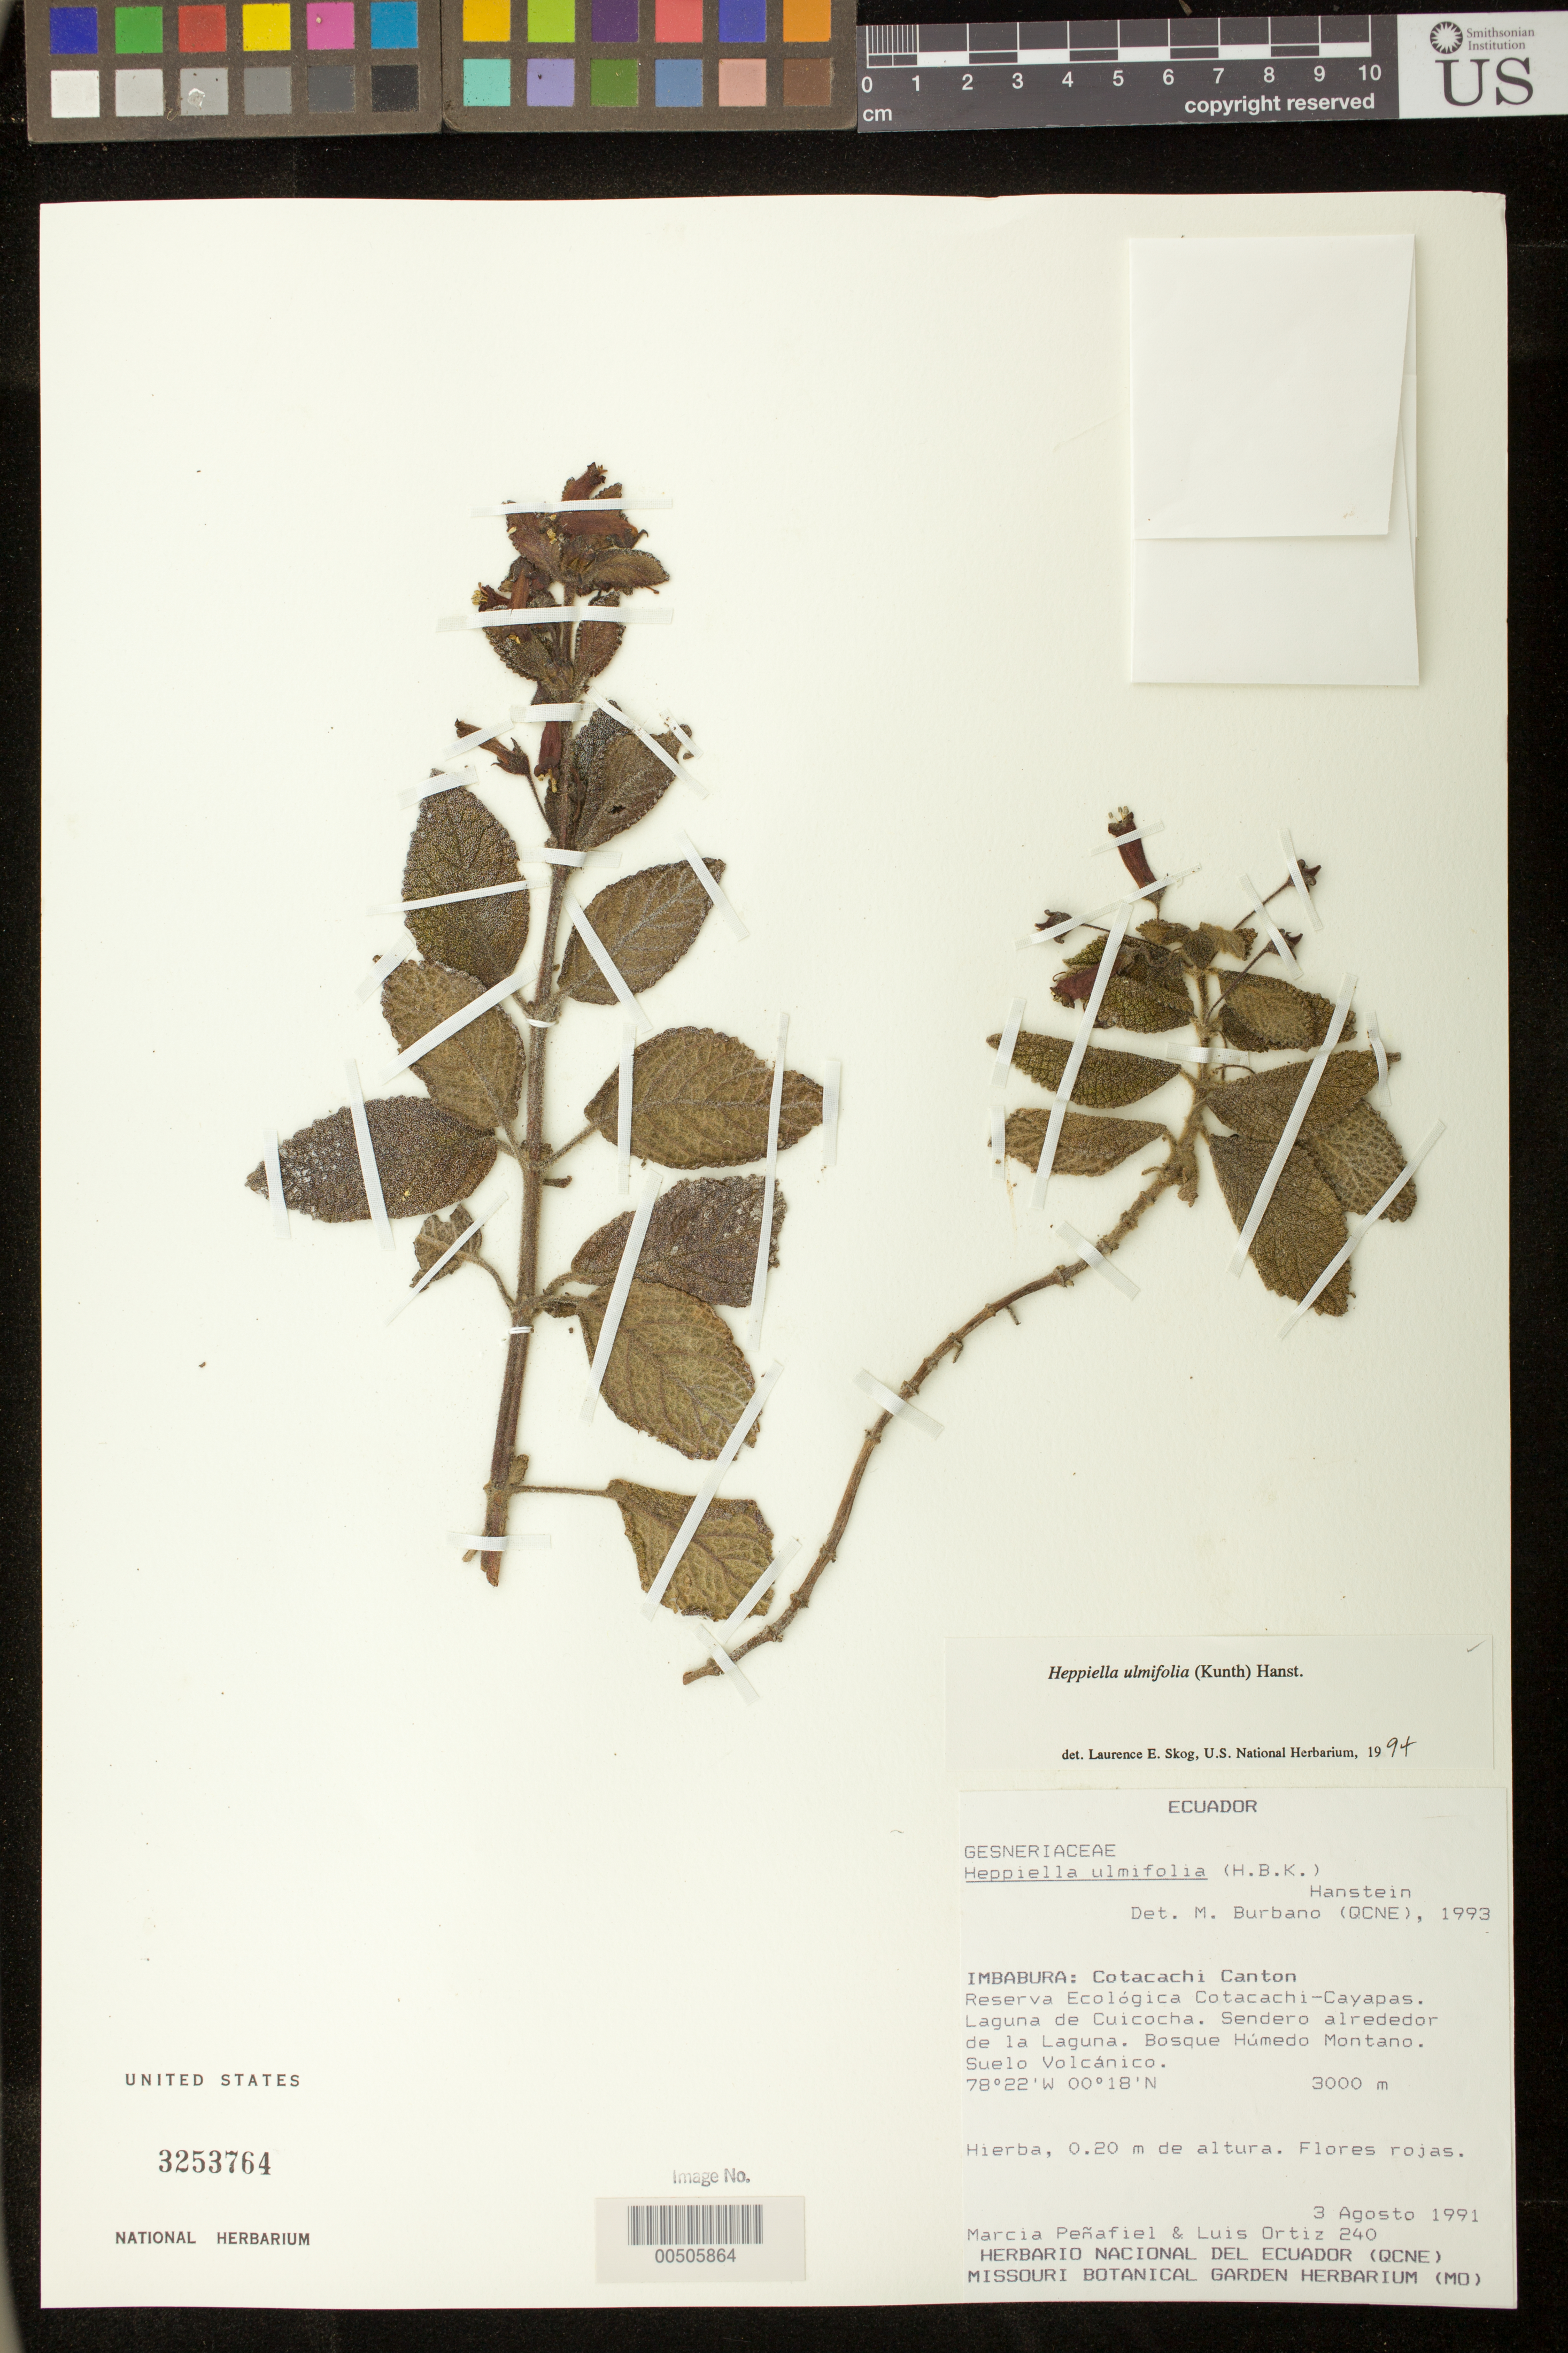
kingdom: Plantae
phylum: Tracheophyta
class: Magnoliopsida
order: Lamiales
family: Gesneriaceae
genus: Heppiella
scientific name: Heppiella ulmifolia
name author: (Kunth) Hanst.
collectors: M. Penafiel & L. Ortiz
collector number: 240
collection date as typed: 03 Aug 1991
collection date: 1991-08-03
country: Ecuador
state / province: Imbabura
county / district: Cotacachi Canton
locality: Reserva Ecologica Cotacachi-Cayapas. Laguna de Cuicocha. Sendero alrededor de la Laguna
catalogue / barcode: US 3253764